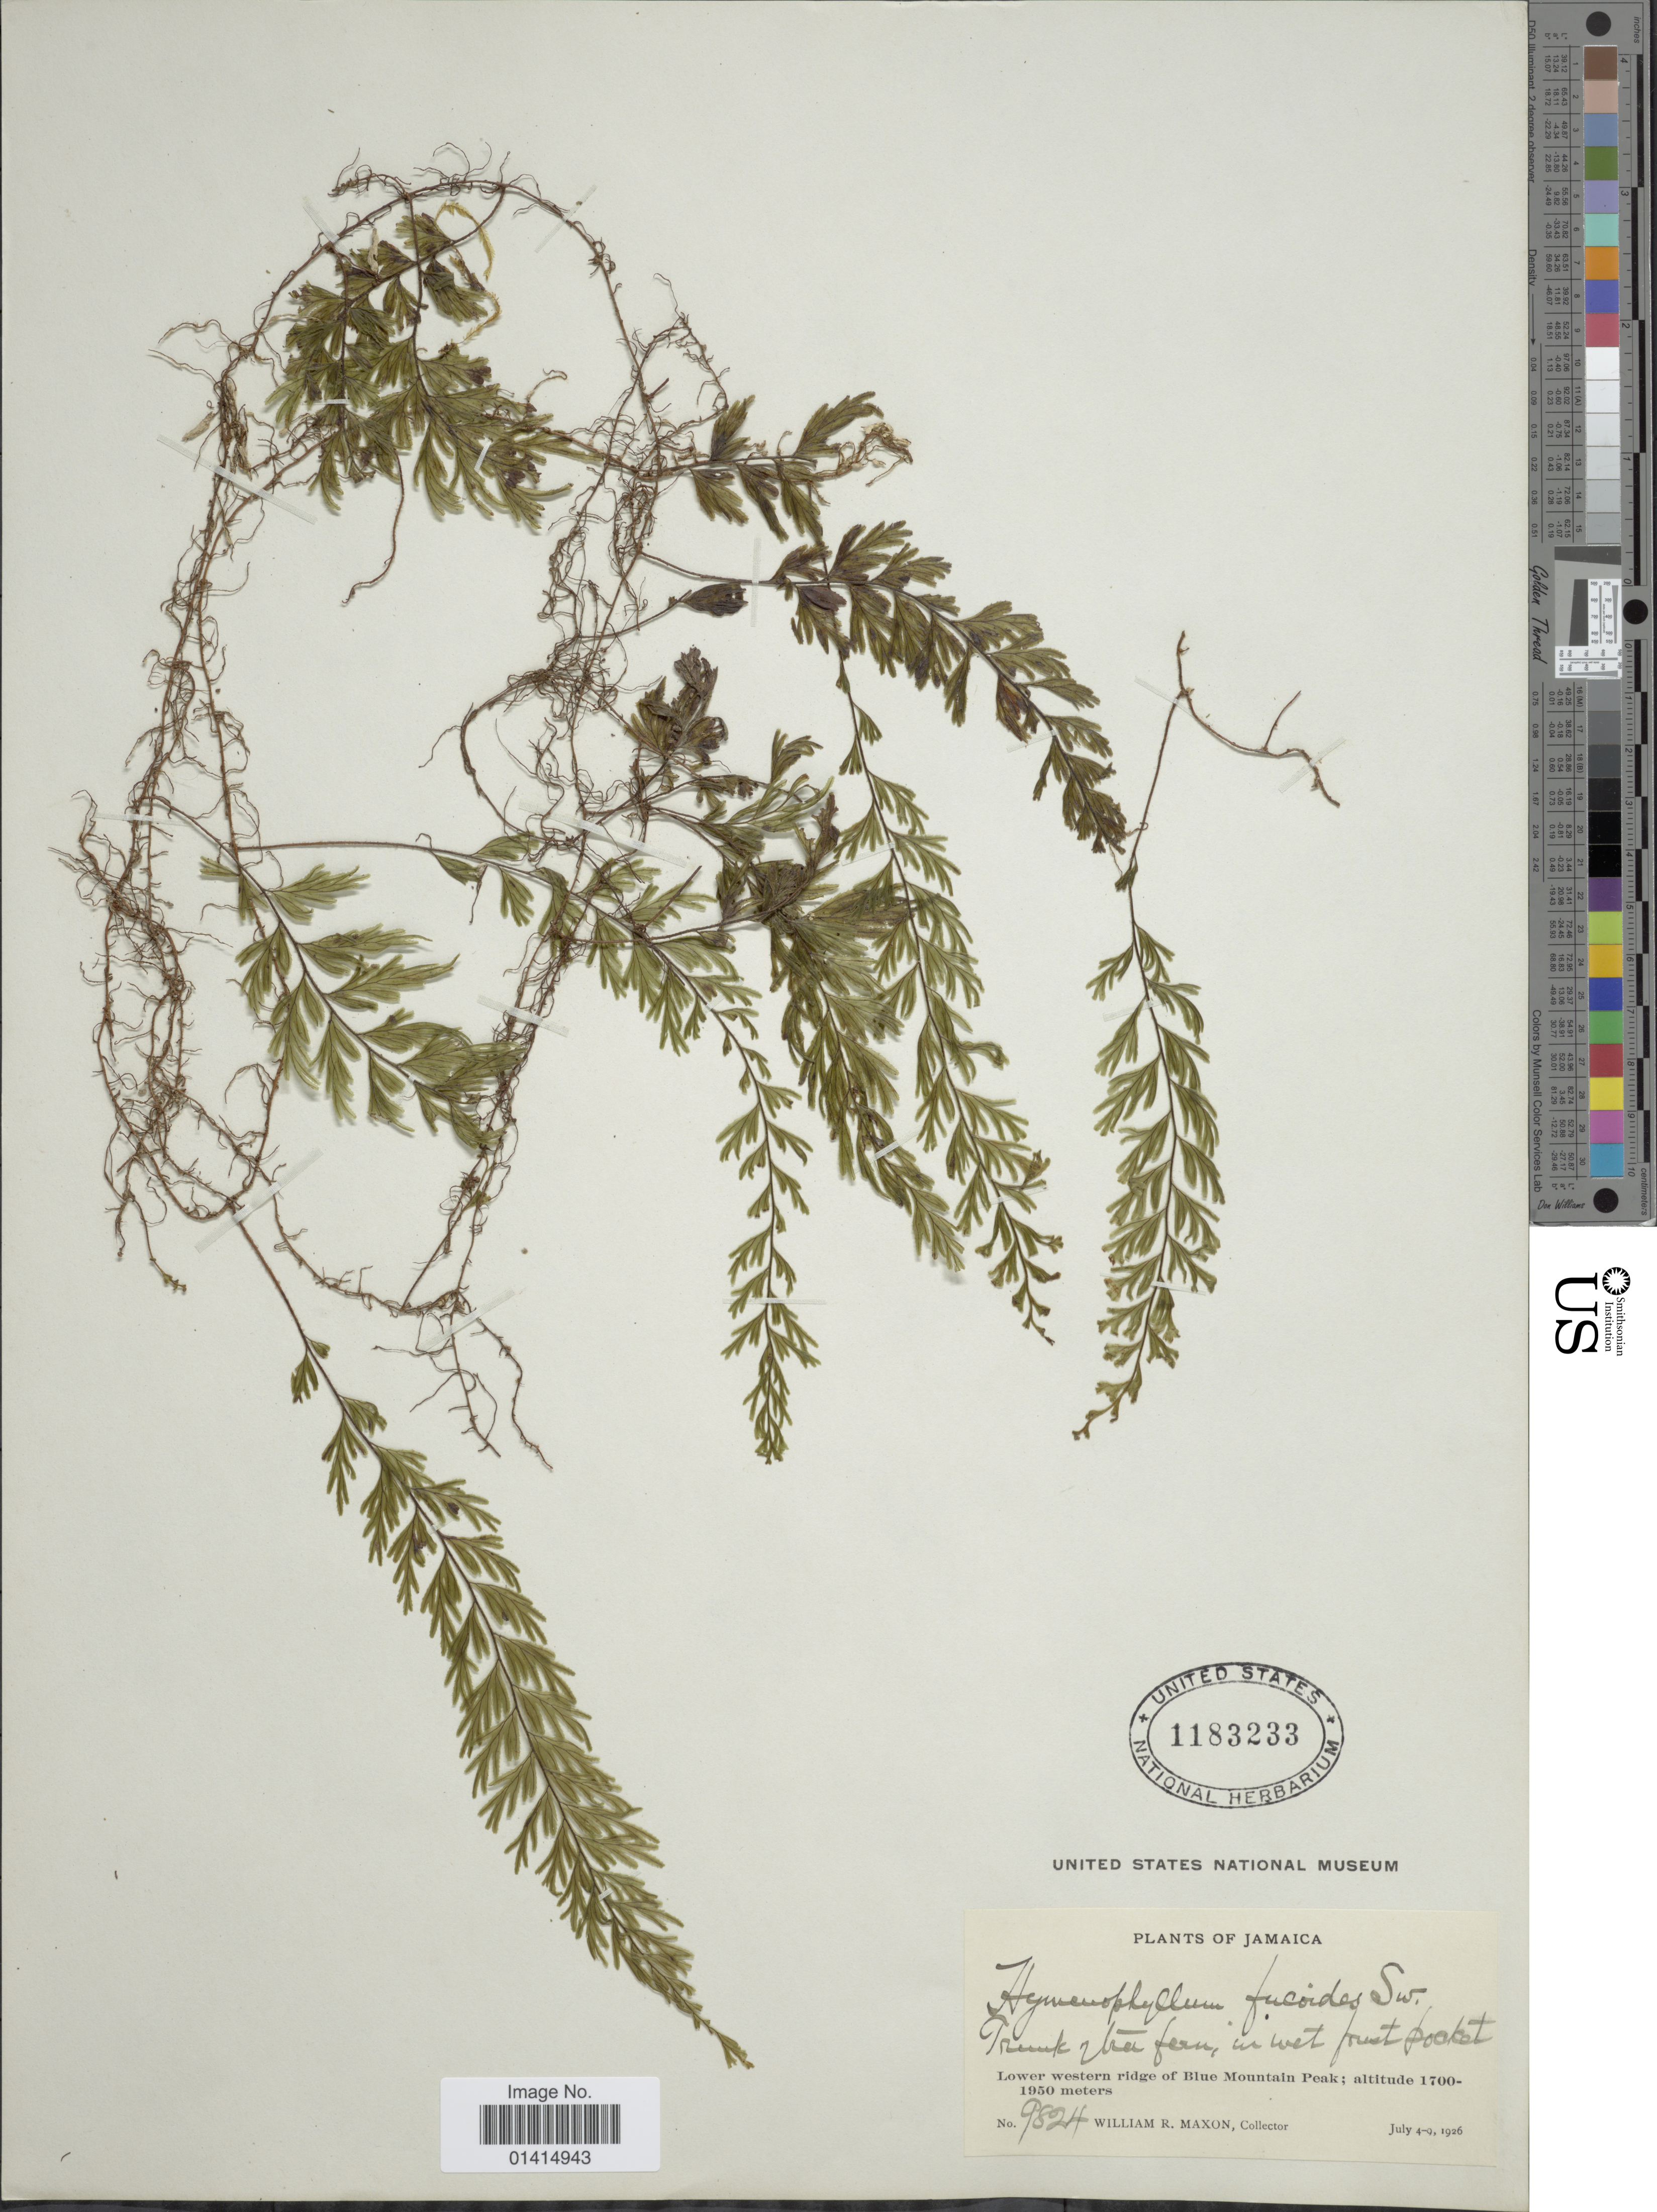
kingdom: Plantae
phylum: Tracheophyta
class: Polypodiopsida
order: Hymenophyllales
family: Hymenophyllaceae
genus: Hymenophyllum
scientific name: Hymenophyllum fucoides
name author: (Sw.) Sw.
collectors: W. R. Maxon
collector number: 9824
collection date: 1926-07-04/1926-07-09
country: Jamaica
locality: Lower western ridge of Blue Mountain Peak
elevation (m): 1700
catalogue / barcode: US 1183233